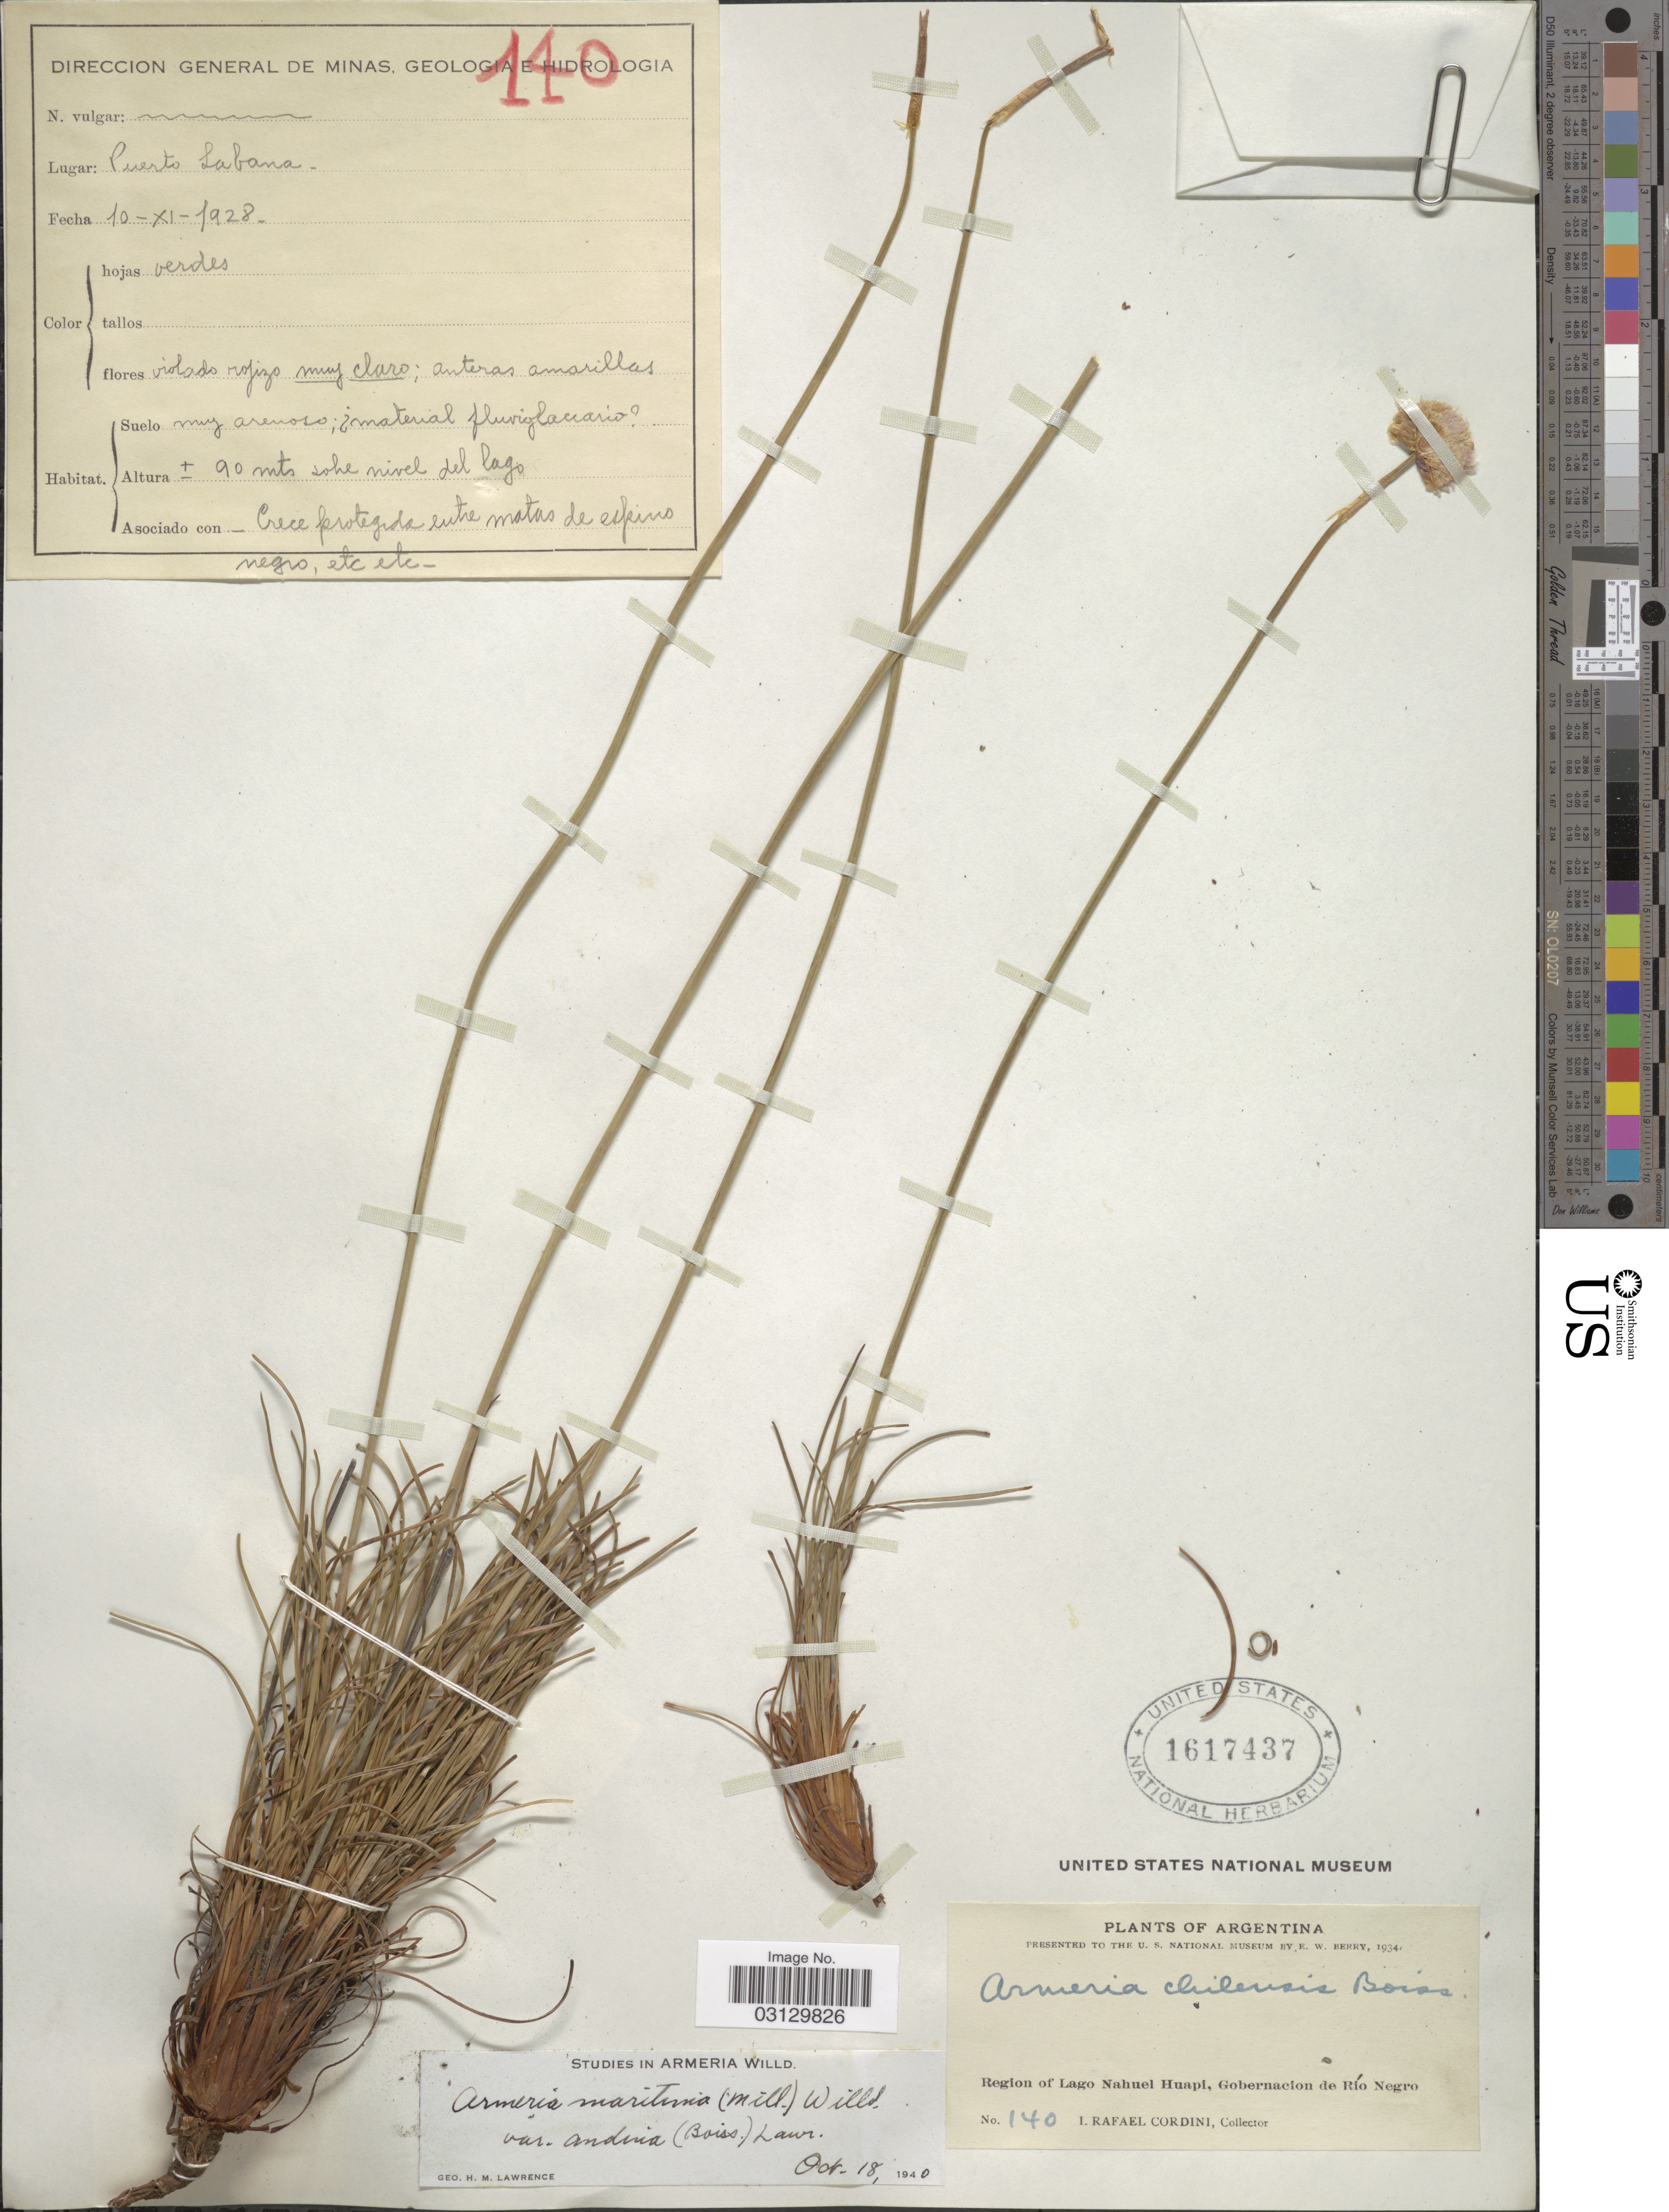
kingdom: Plantae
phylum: Tracheophyta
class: Magnoliopsida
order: Caryophyllales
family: Plumbaginaceae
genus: Armeria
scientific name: Armeria maritima subsp. andina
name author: (Poepp. ex Boiss.) D.M. Moore & H.O. Yates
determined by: Strong, M. T., (US), Smithsonian Institution - National Museum of Natural History (UNITED STATES)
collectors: I. Cordini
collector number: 140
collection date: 1928-11-10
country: Argentina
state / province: Rio Negro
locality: Region of Lago Nahuel Huapi, Gobernacion de Río Negro. Puerto Labana.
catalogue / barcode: US 1617437